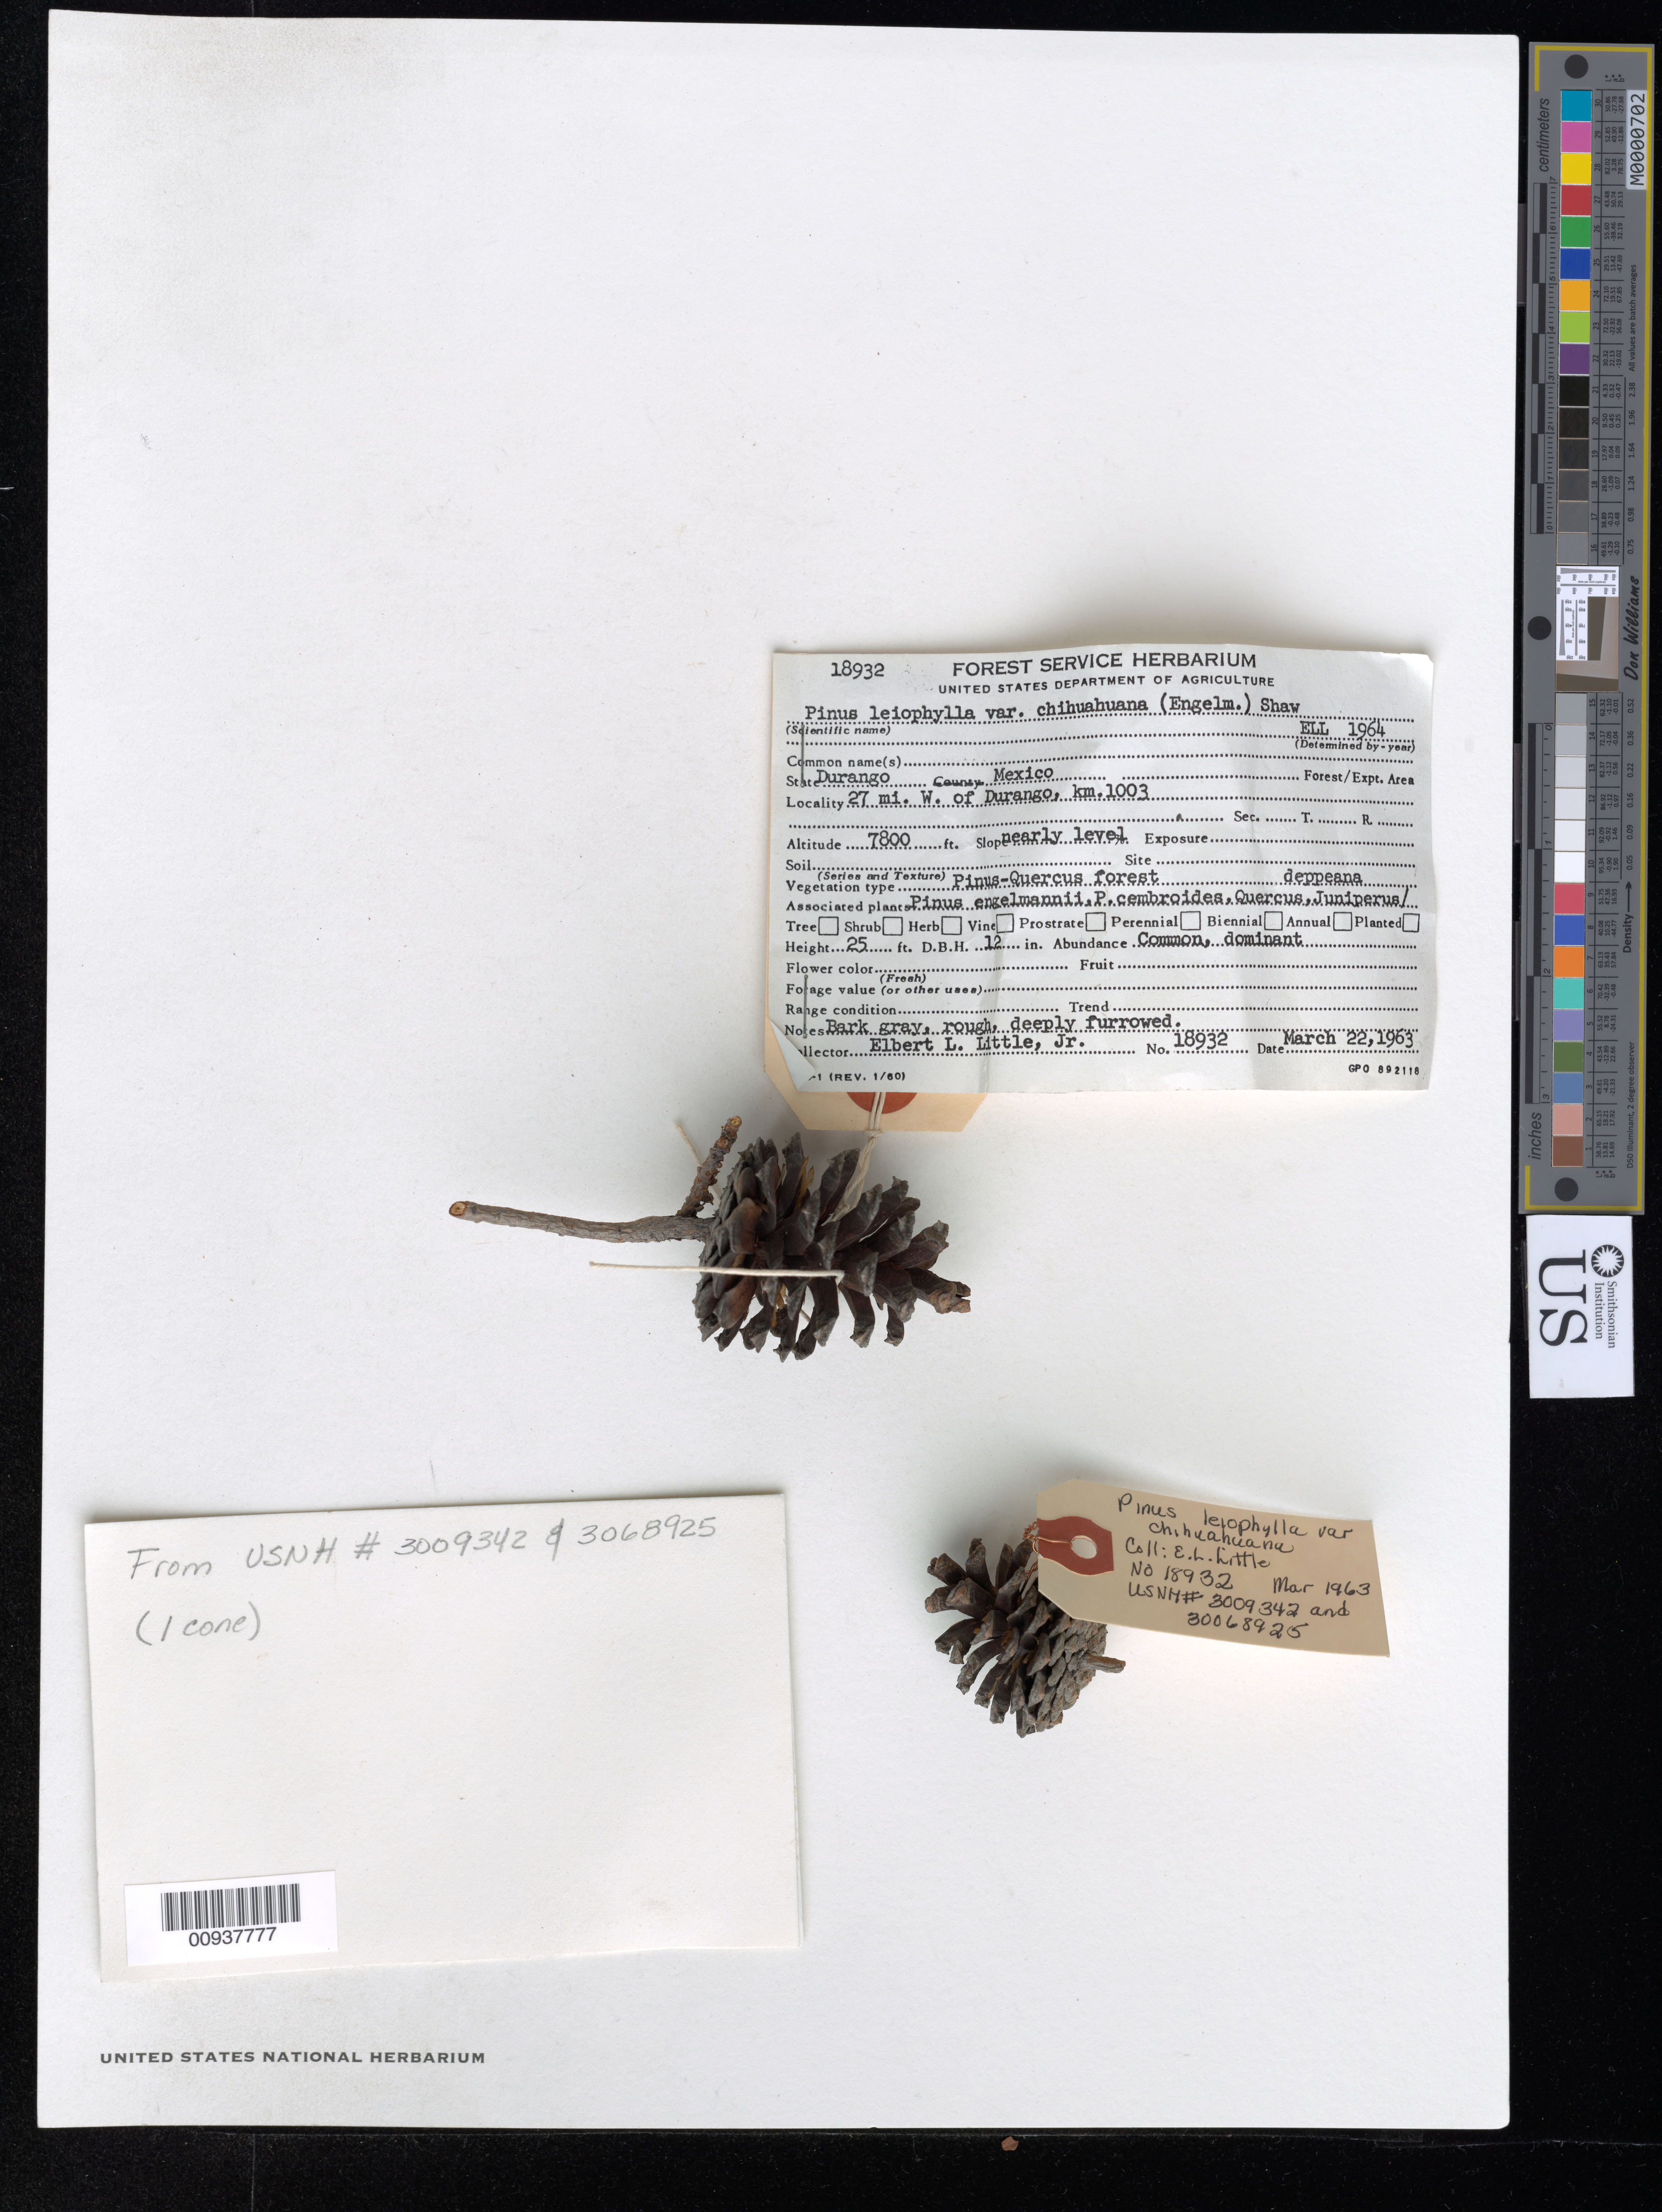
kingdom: Plantae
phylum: Tracheophyta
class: Pinopsida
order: Pinales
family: Pinaceae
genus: Pinus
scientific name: Pinus leiophylla var. chihuahuana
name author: (Engelm.) Shaw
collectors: E. L. Little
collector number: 18932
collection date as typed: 22 Mar 1963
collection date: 1963-03-22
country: Mexico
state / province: Durango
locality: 27 mi. W of Durango, km. 1003.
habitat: Pinus-Quercus forest. Slope nearly level. Soil rocky volcanic. Associated plants: Pinus engelmannii, P. cembroides, Quercus, Juniperus deppeana.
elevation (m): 2377